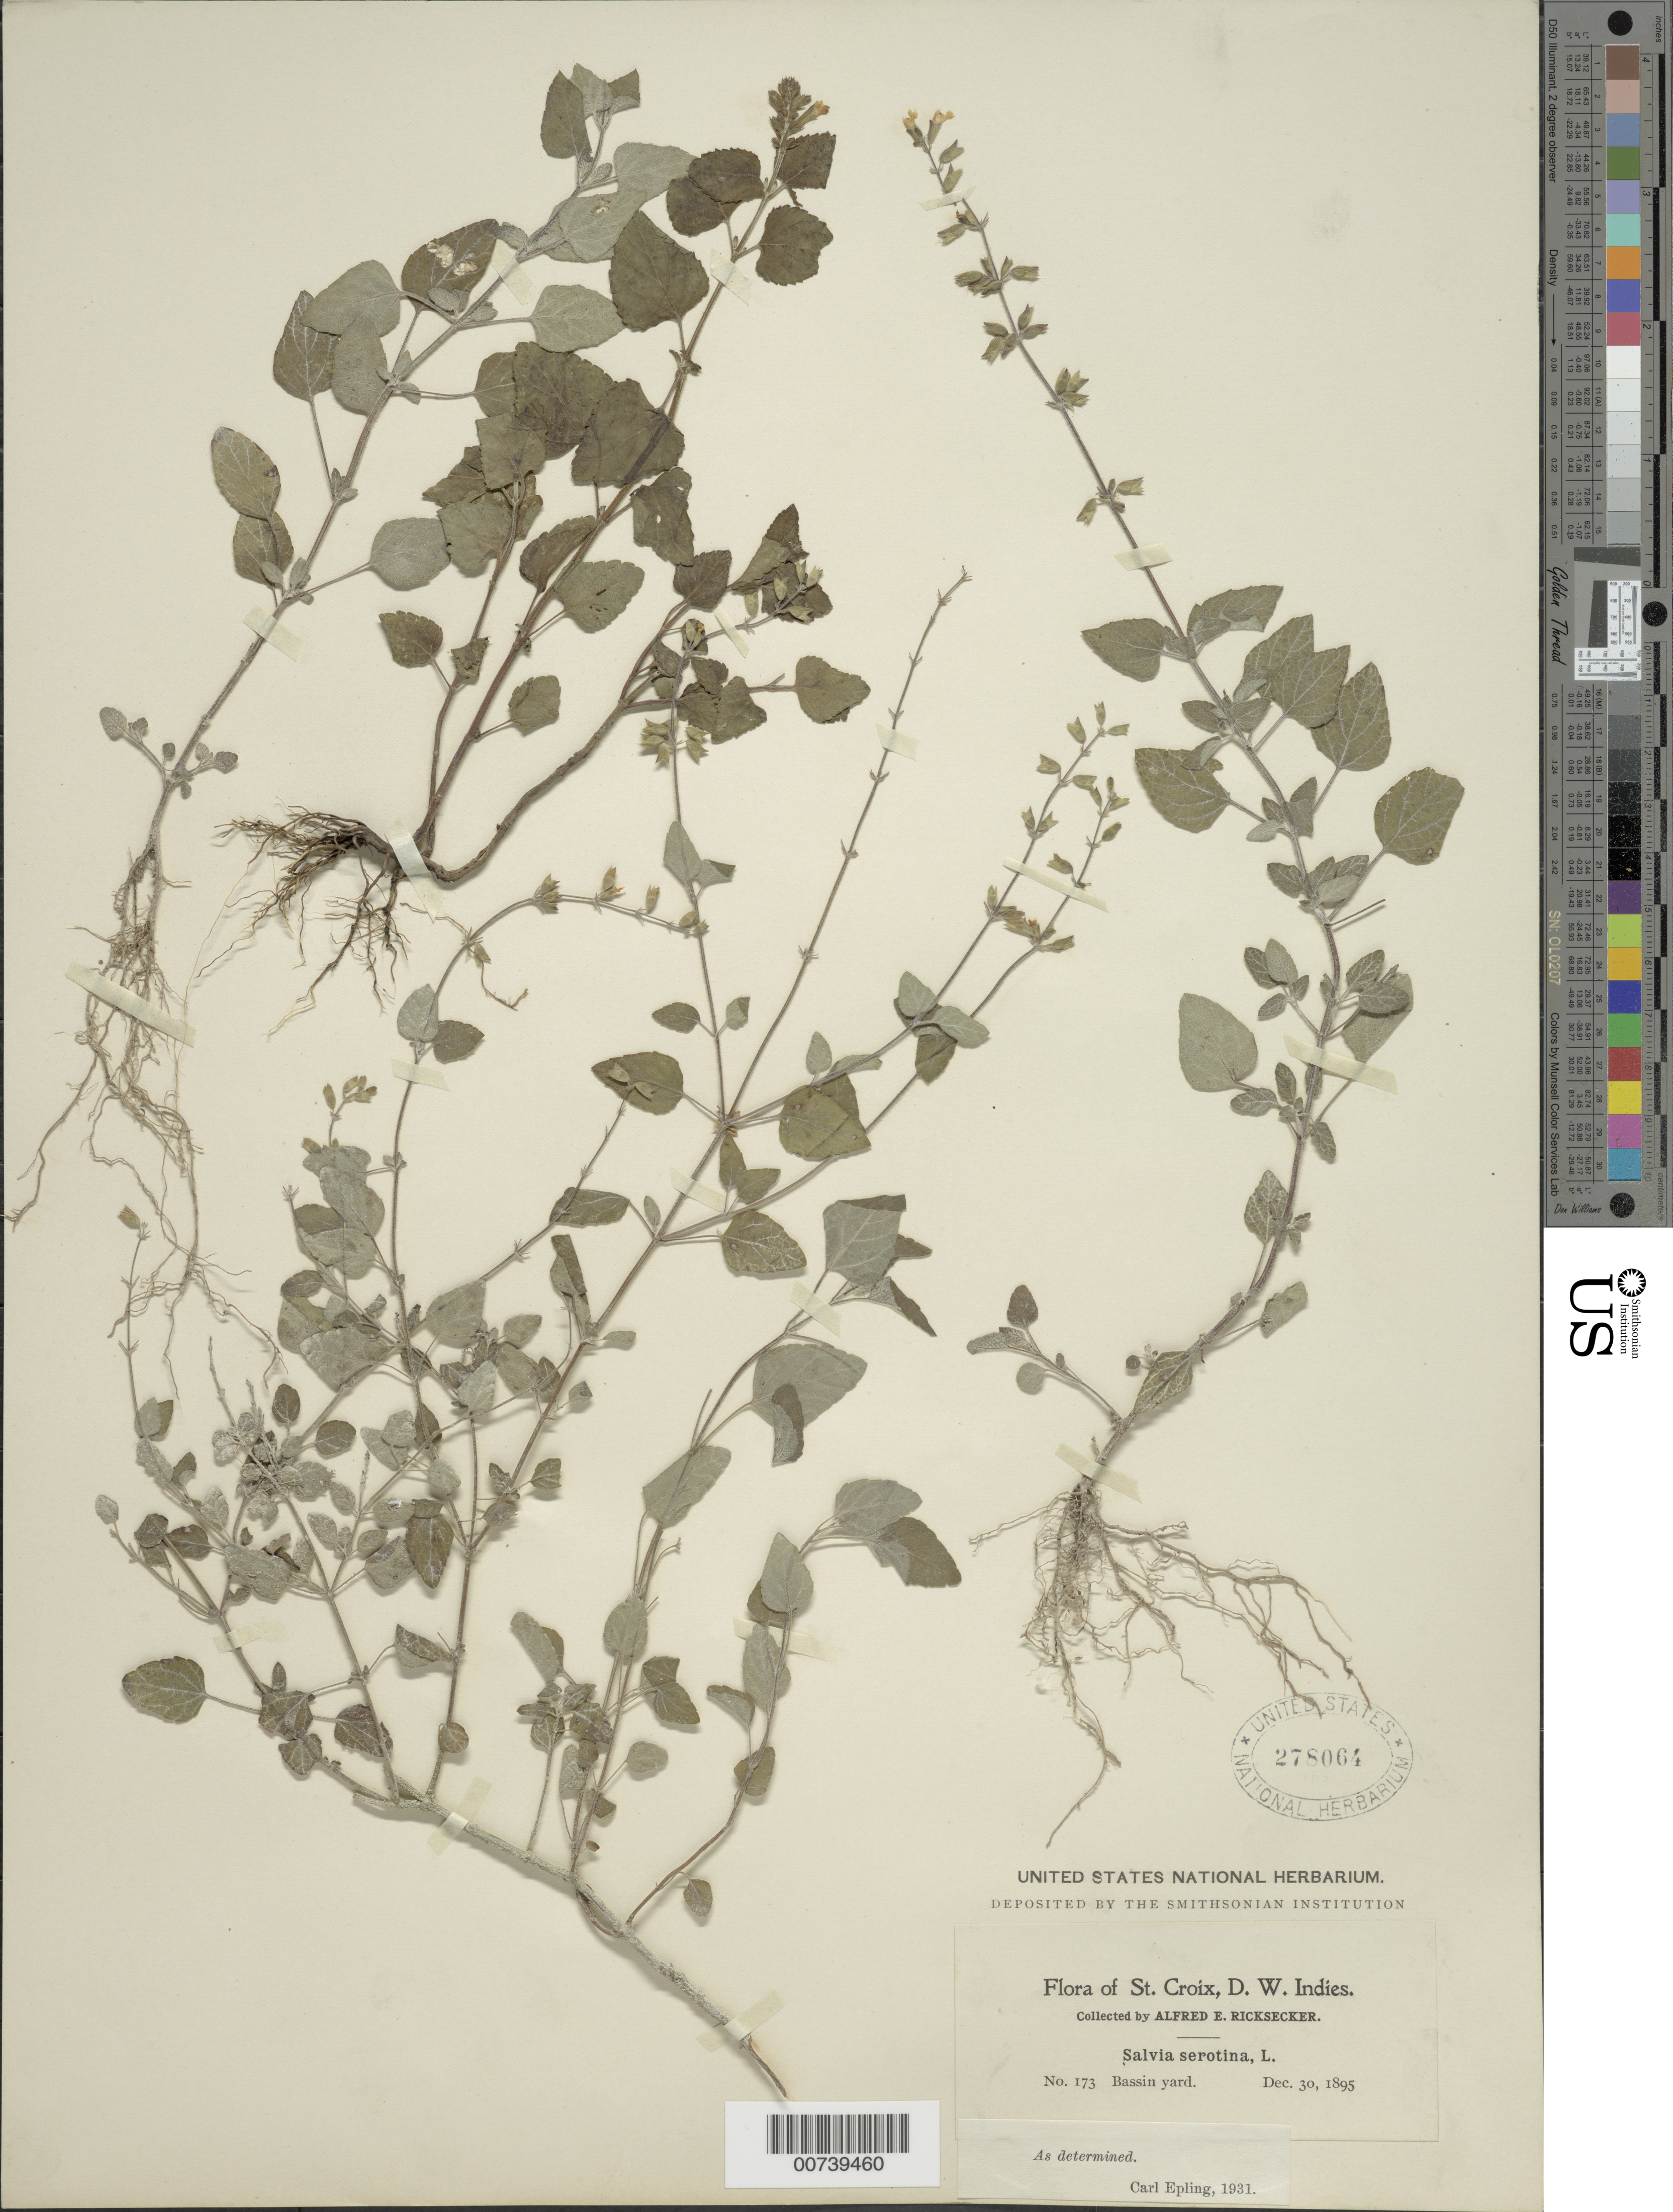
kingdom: Plantae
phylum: Tracheophyta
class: Magnoliopsida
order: Lamiales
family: Lamiaceae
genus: Salvia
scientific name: Salvia serotina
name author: L.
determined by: Epling, C. C.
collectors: A. E. Ricksecker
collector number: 173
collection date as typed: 30 Dec 1895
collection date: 1895-12-30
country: U.S. Virgin Islands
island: St. Croix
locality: Bassin yard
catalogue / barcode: US 278064